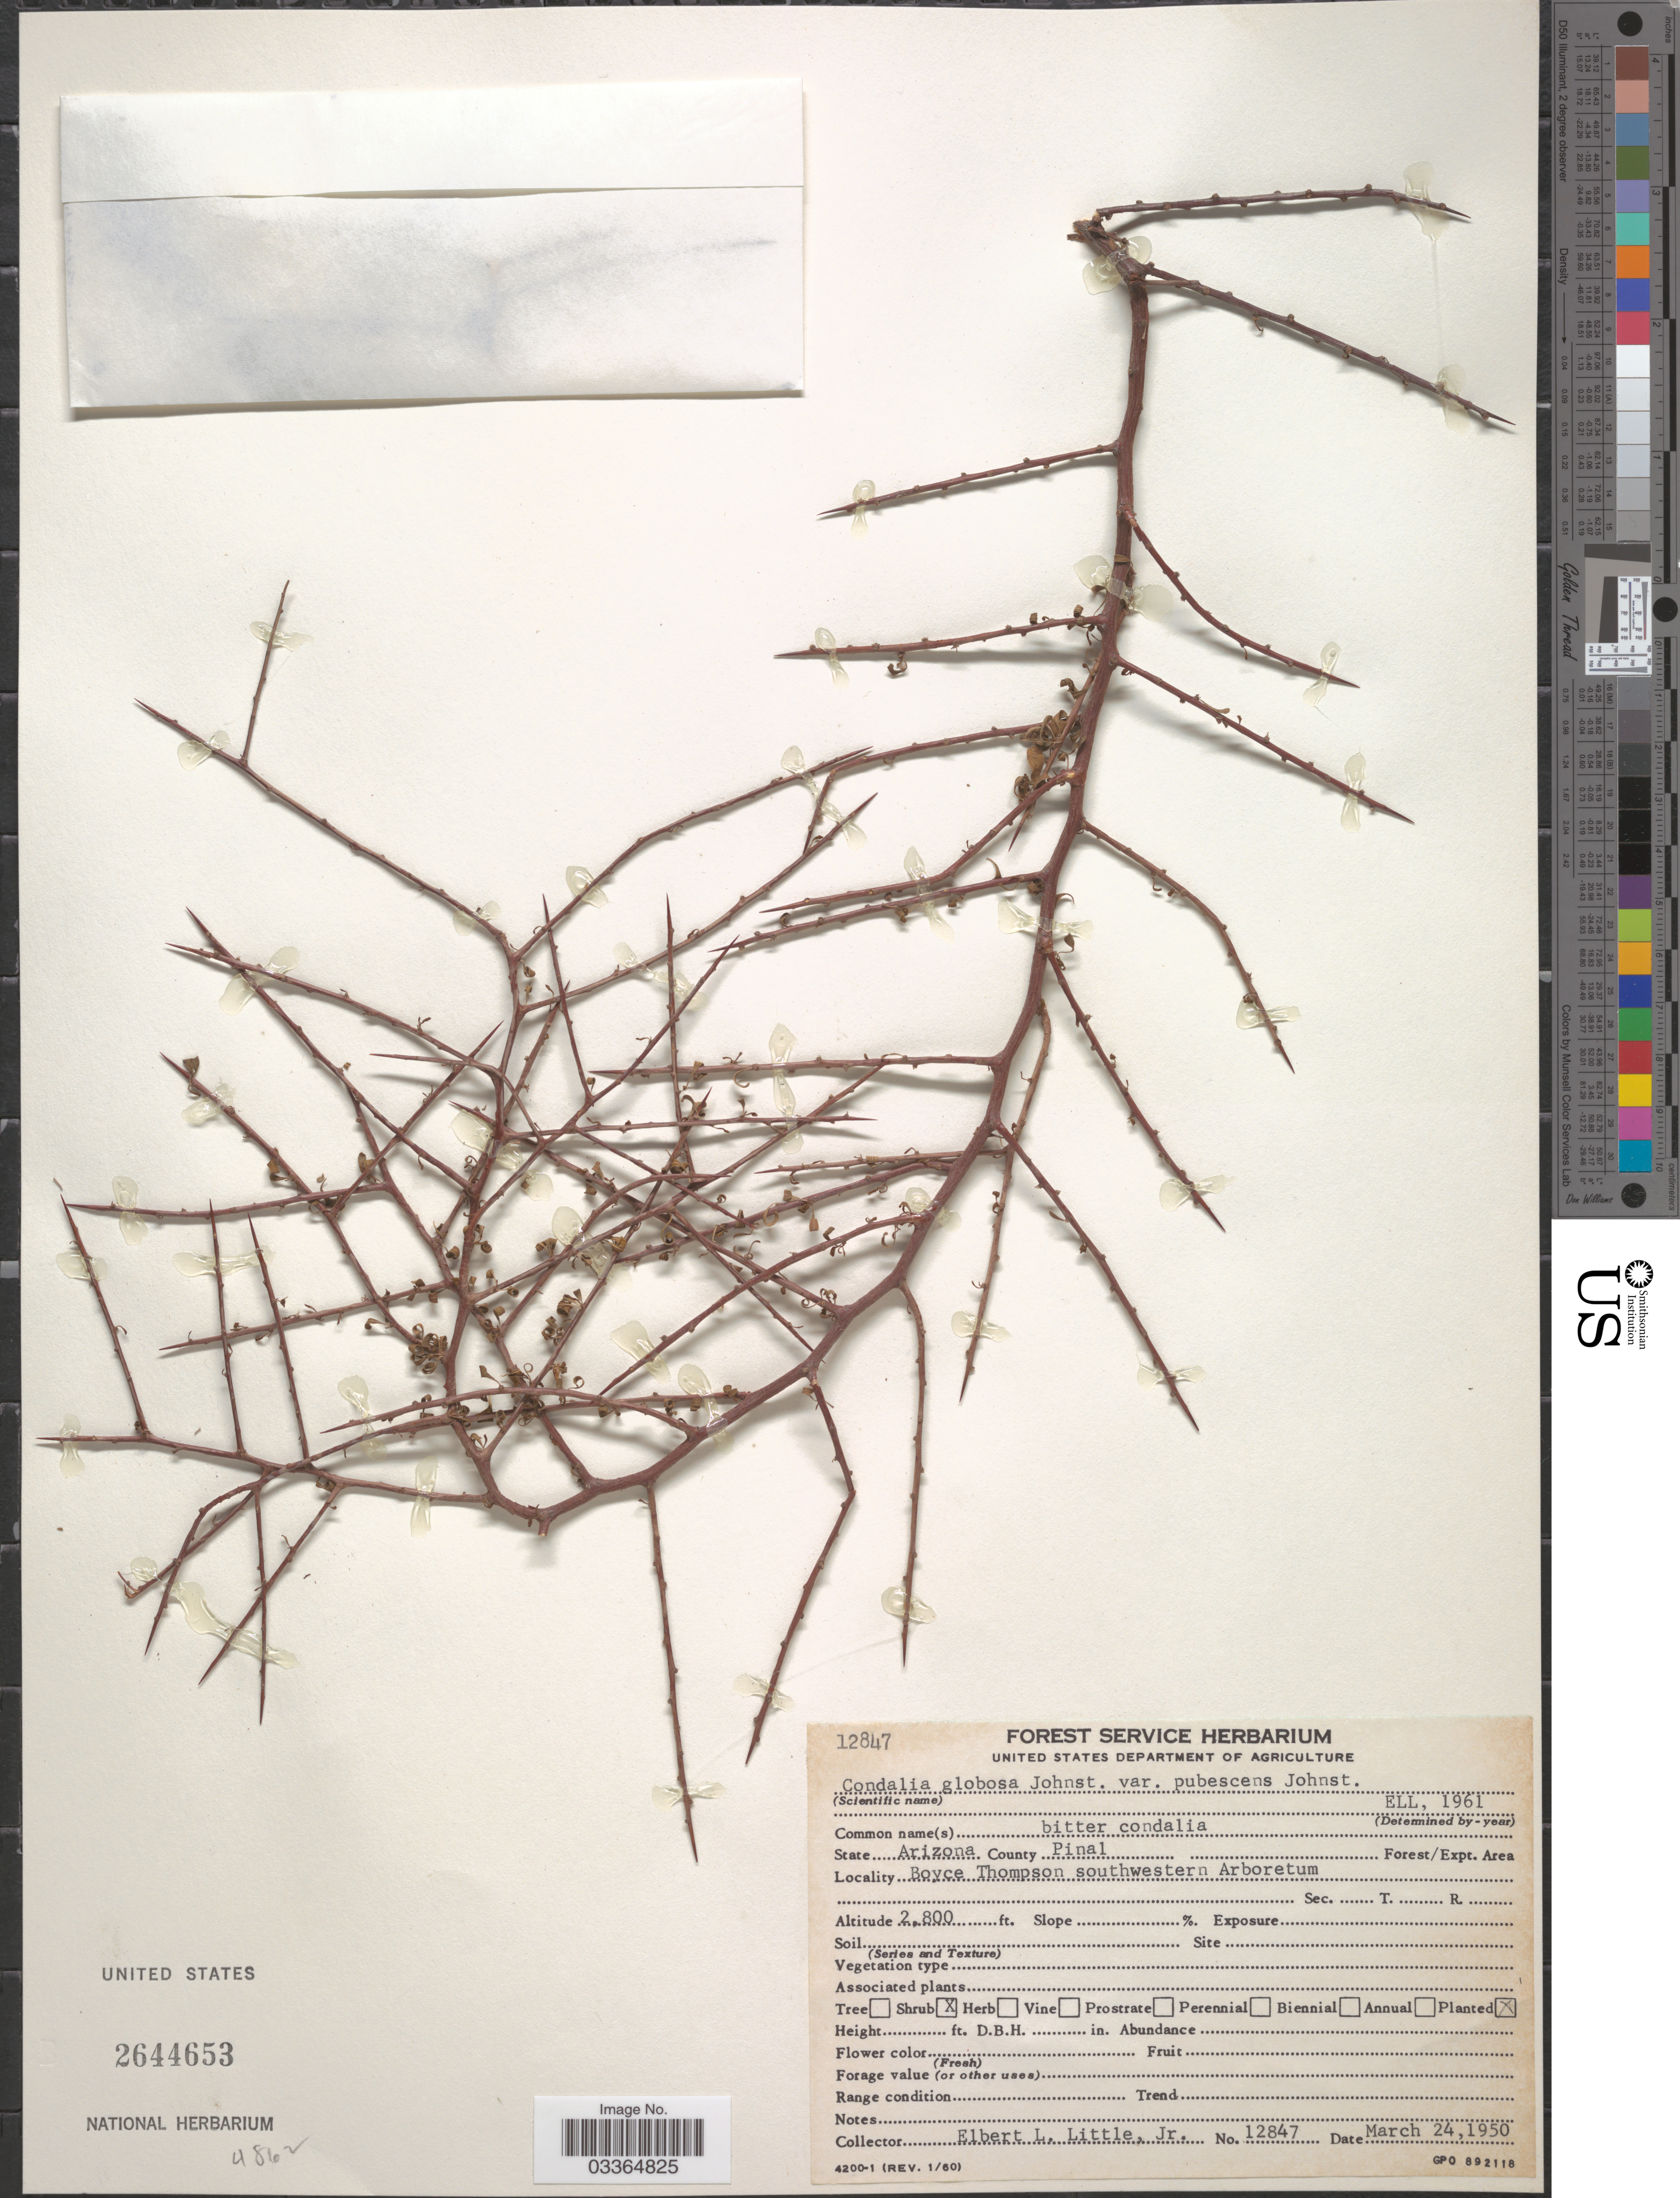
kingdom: Plantae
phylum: Tracheophyta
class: Magnoliopsida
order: Rosales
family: Rhamnaceae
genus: Condalia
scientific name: Condalia globosa var. pubescens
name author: I.M. Johnst.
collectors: E. L. Little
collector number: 12847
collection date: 1950-03-24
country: United States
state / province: Arizona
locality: County Pinal. Boyce Thompson southwestern Arboretum.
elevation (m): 853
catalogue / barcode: US 2644653